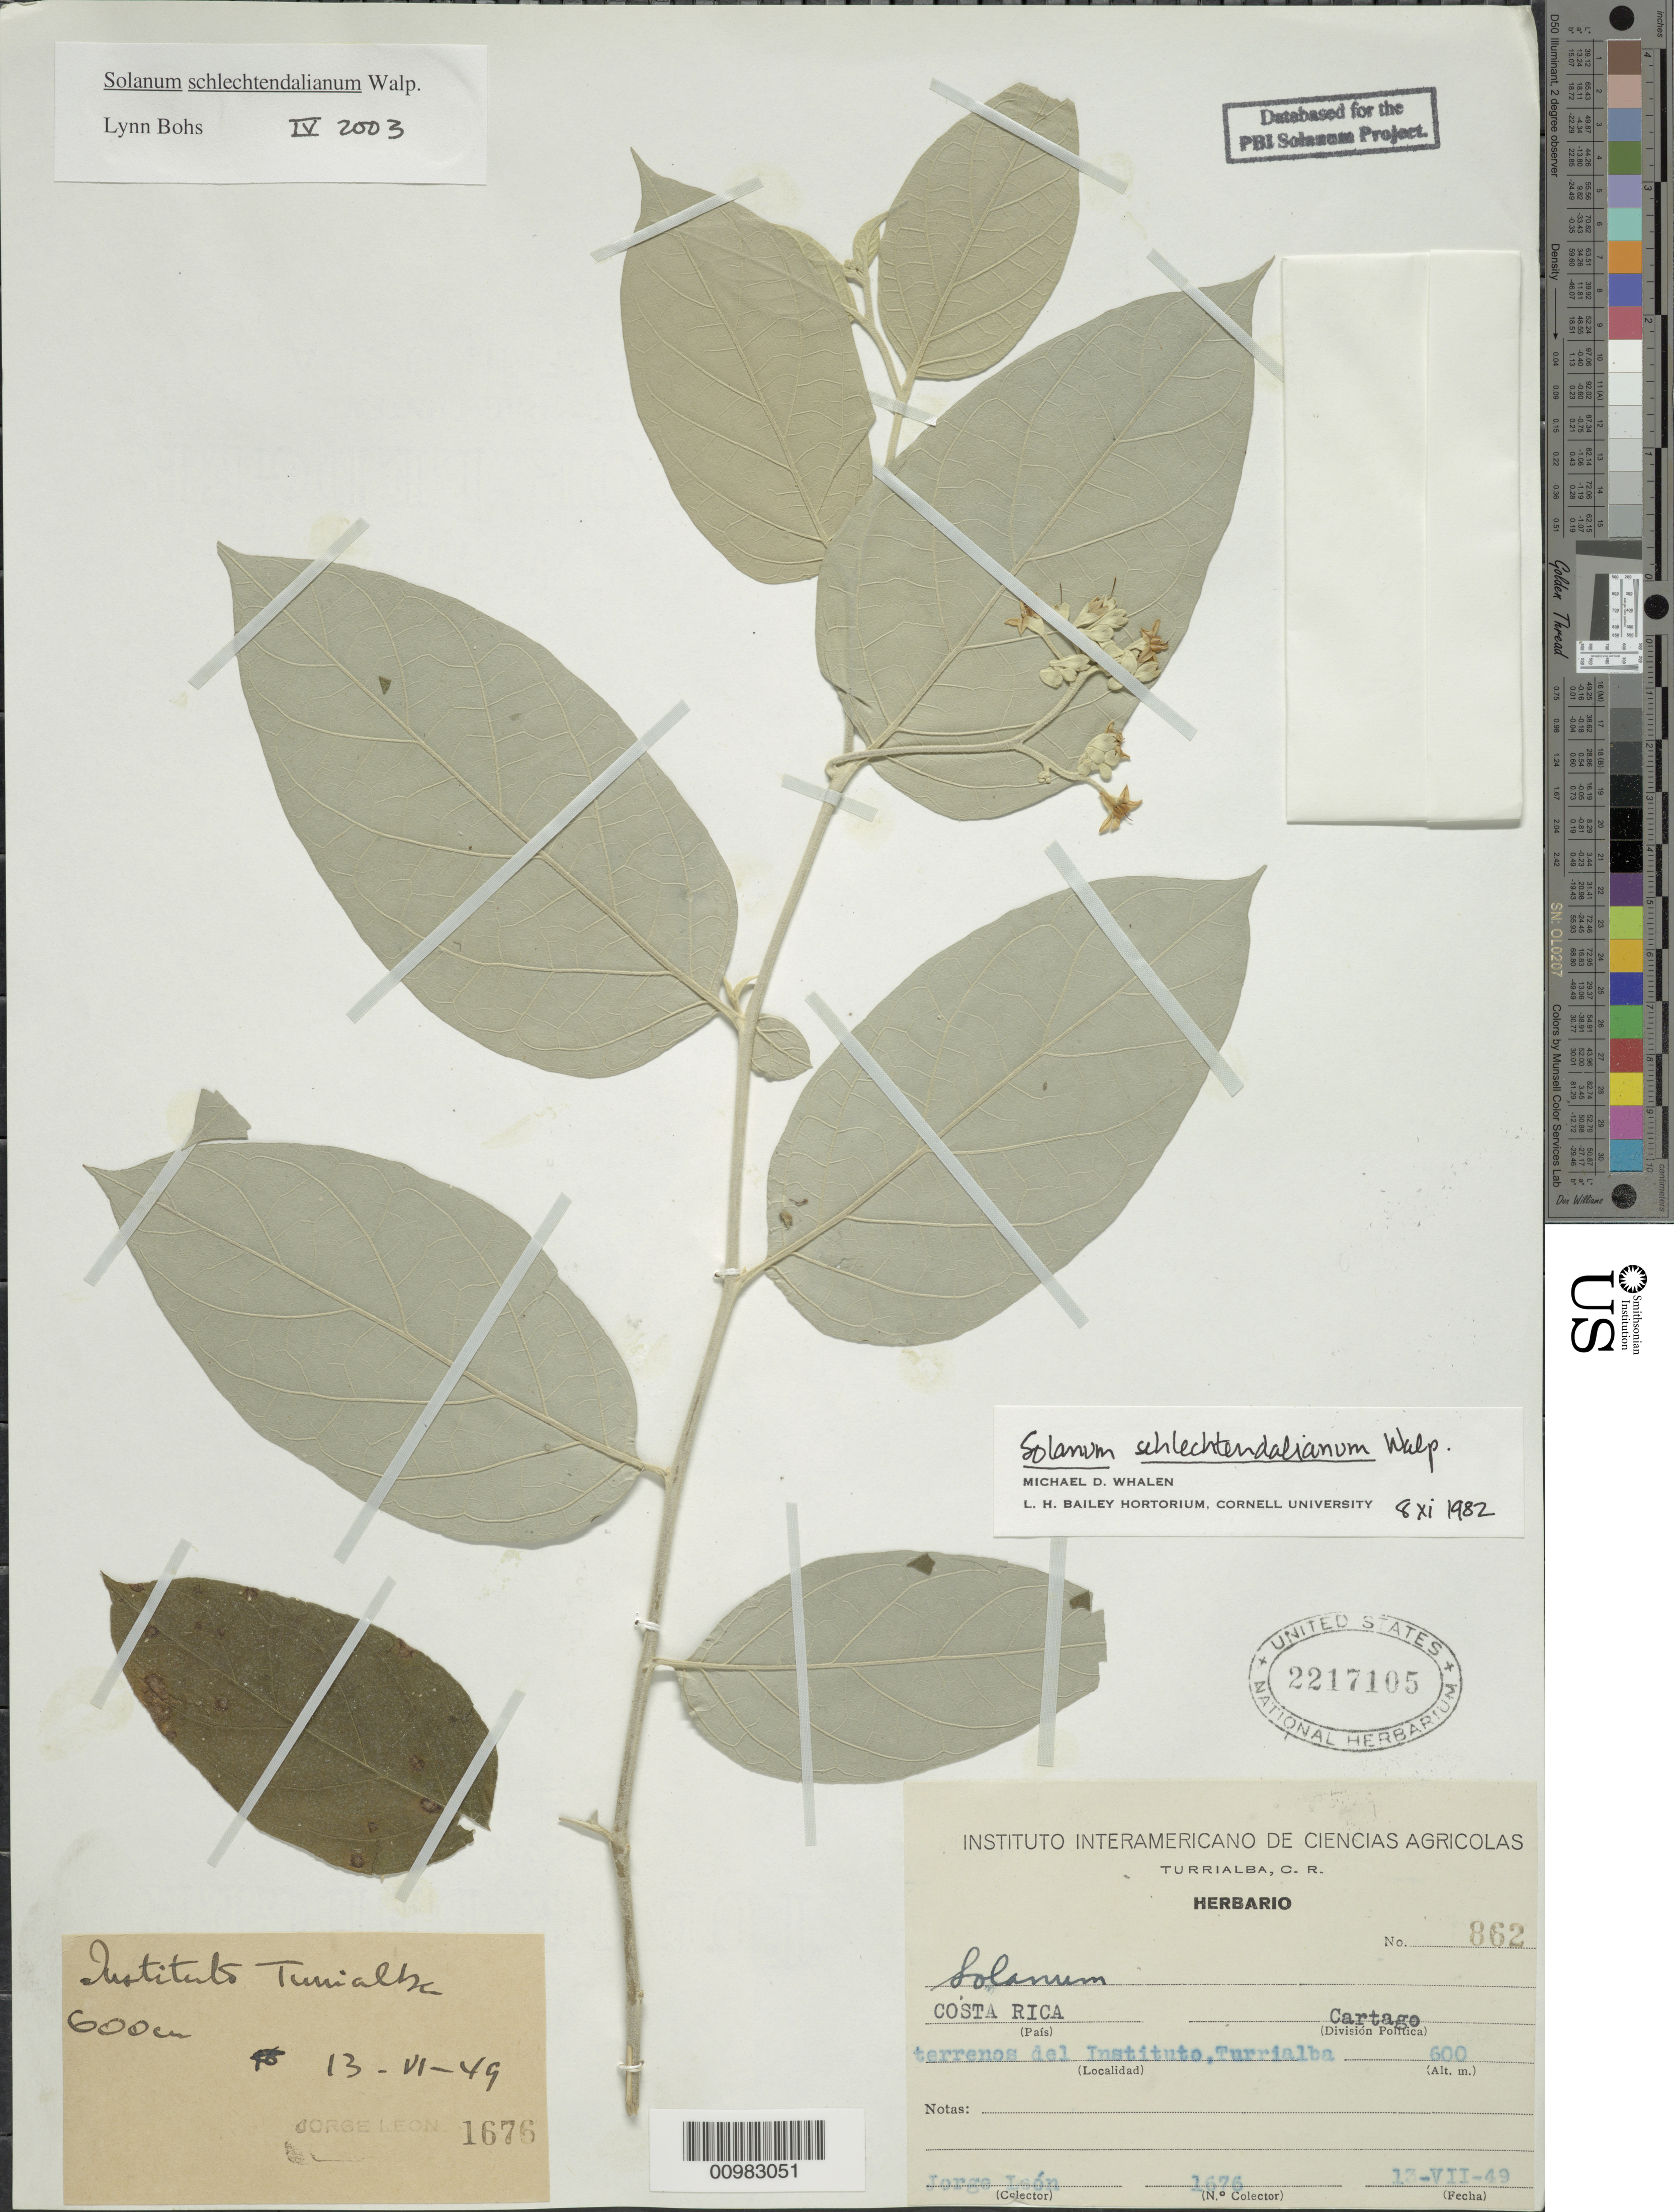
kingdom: Plantae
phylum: Tracheophyta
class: Magnoliopsida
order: Solanales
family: Solanaceae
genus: Solanum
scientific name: Solanum schlechtendalianum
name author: Walp.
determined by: Bohs, L. A.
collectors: J. León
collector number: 1676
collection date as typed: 13 Jul 1949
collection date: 1949-07-13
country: Costa Rica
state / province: Cartago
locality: terrenos del Instituto, Turrialba.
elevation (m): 600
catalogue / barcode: US 2217105